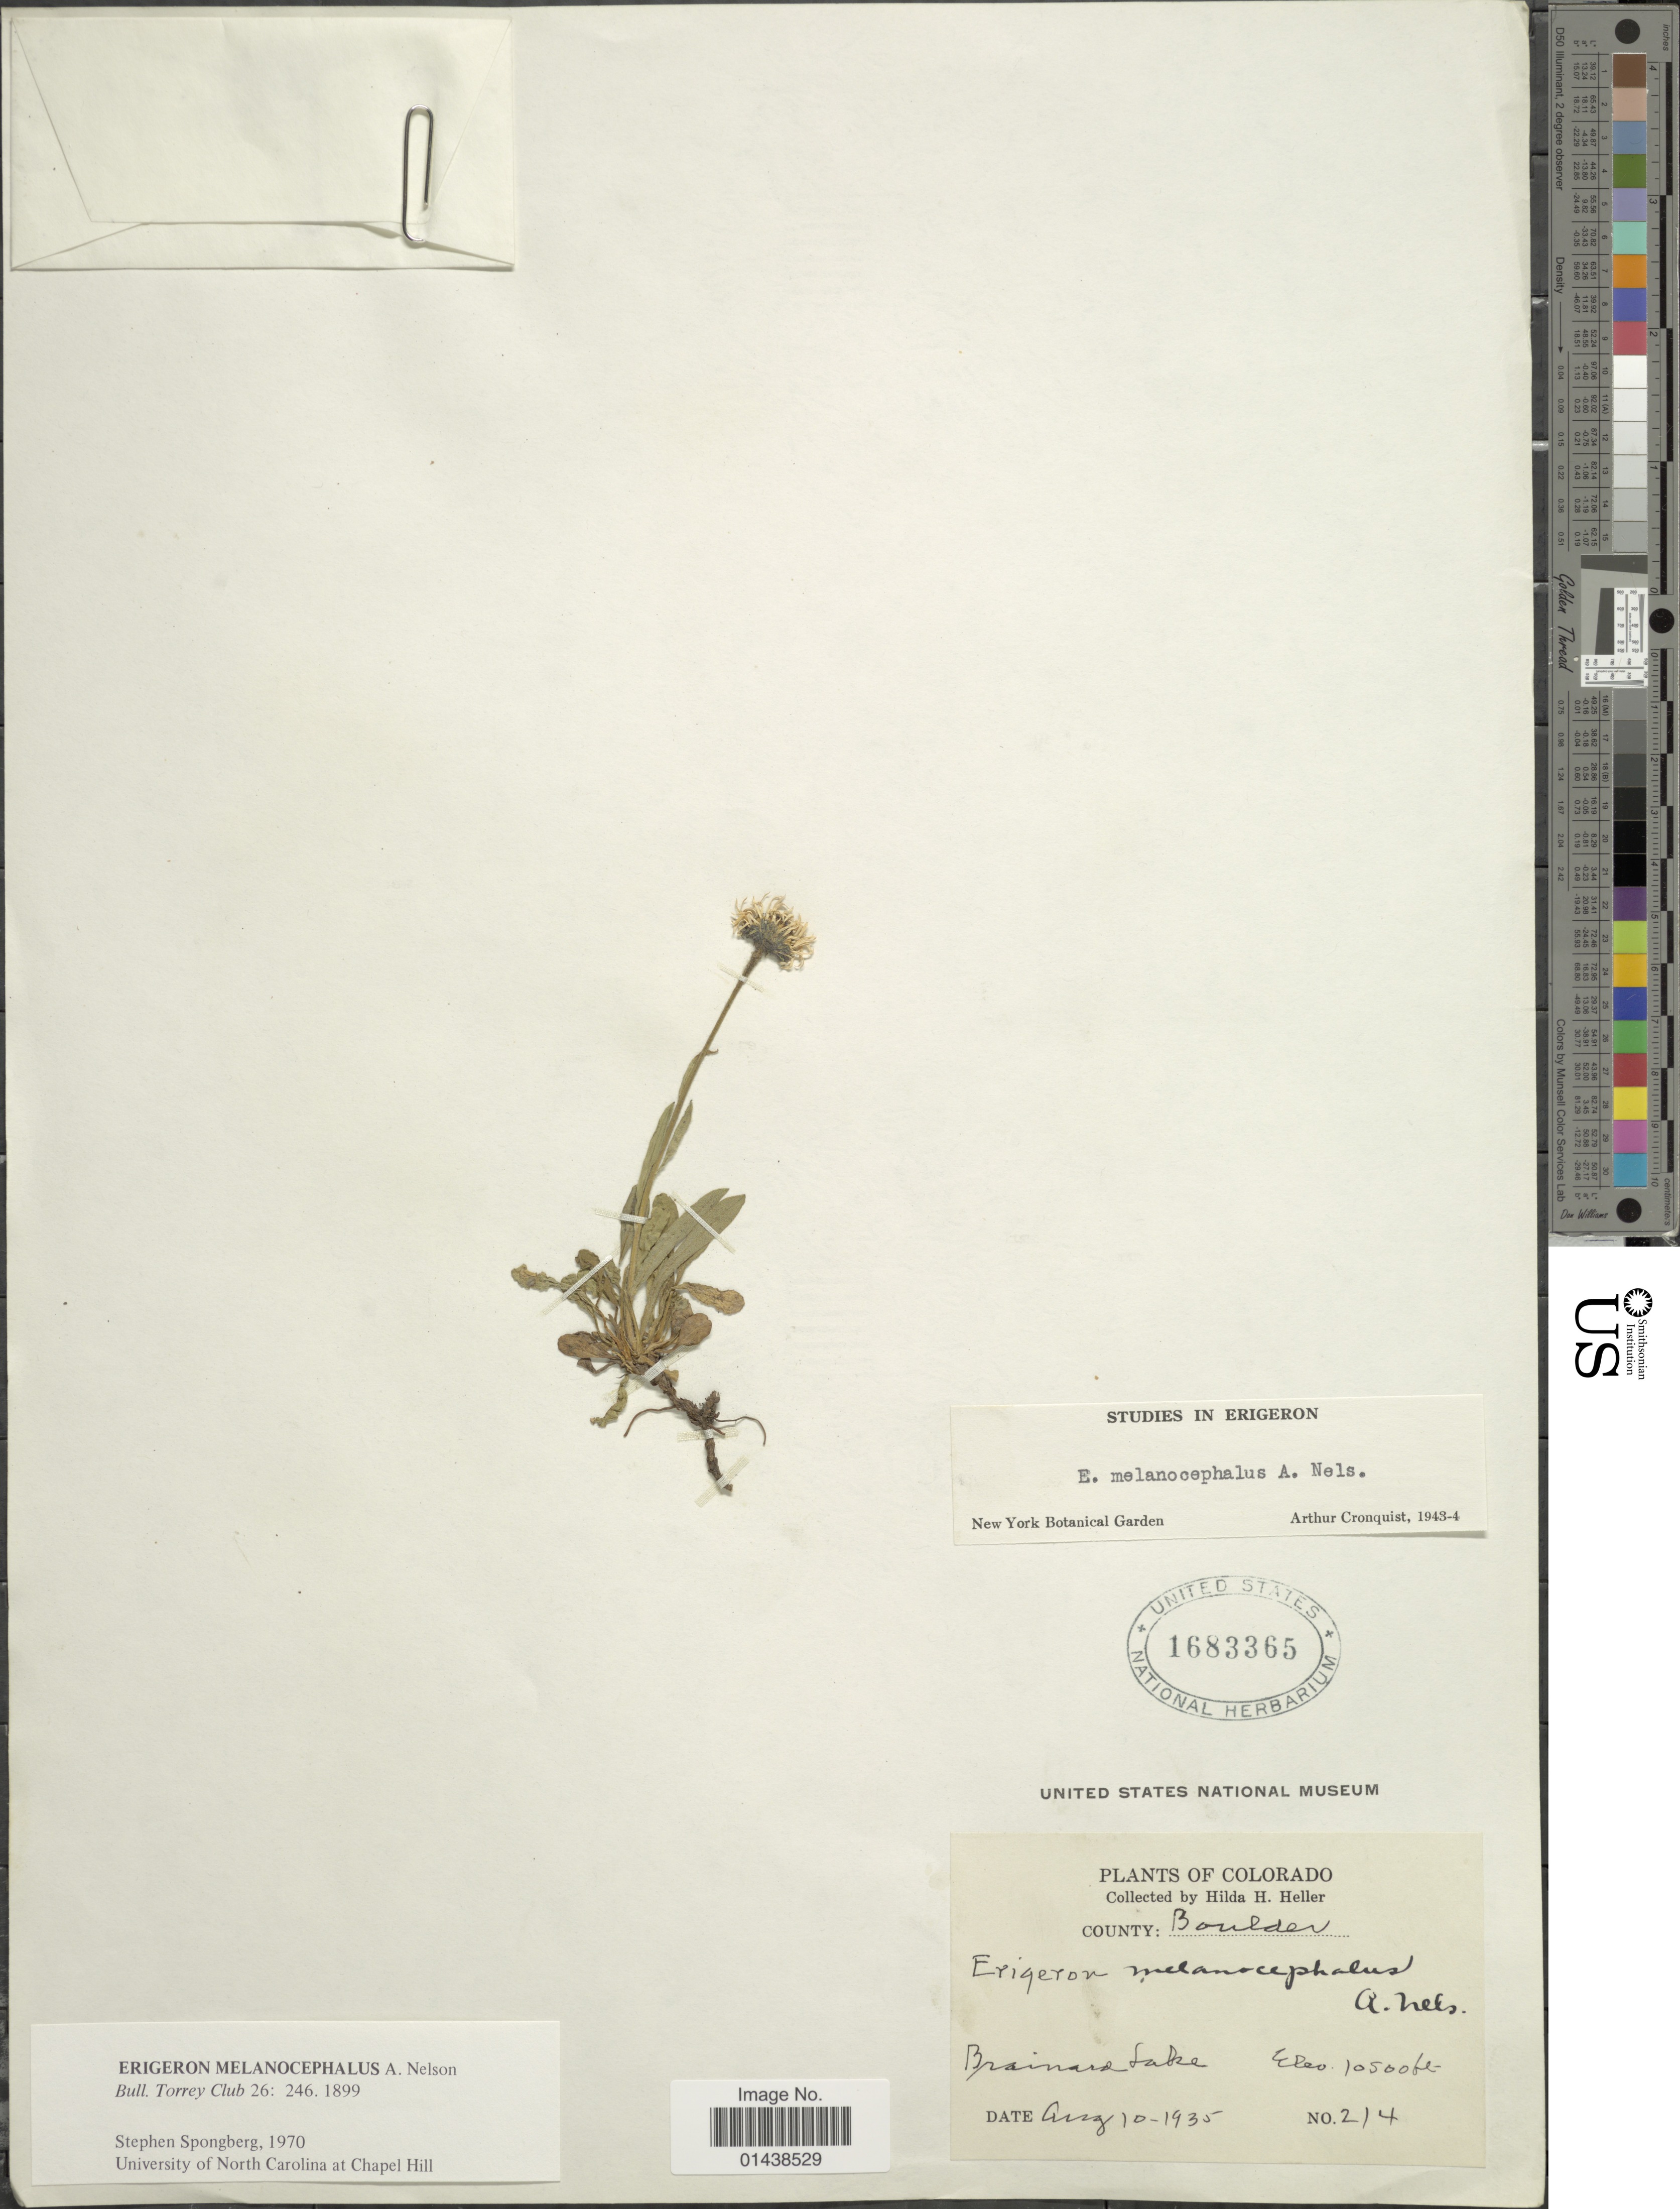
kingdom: Plantae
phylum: Tracheophyta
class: Magnoliopsida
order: Asterales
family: Asteraceae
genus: Erigeron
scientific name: Erigeron melanocephalus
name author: (A. Nelson) A. Nelson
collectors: H. H. Heller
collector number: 214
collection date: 1935-08-10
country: United States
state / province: Colorado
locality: County: Boulder. Brainard Lake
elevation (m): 3200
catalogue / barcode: US 1683365